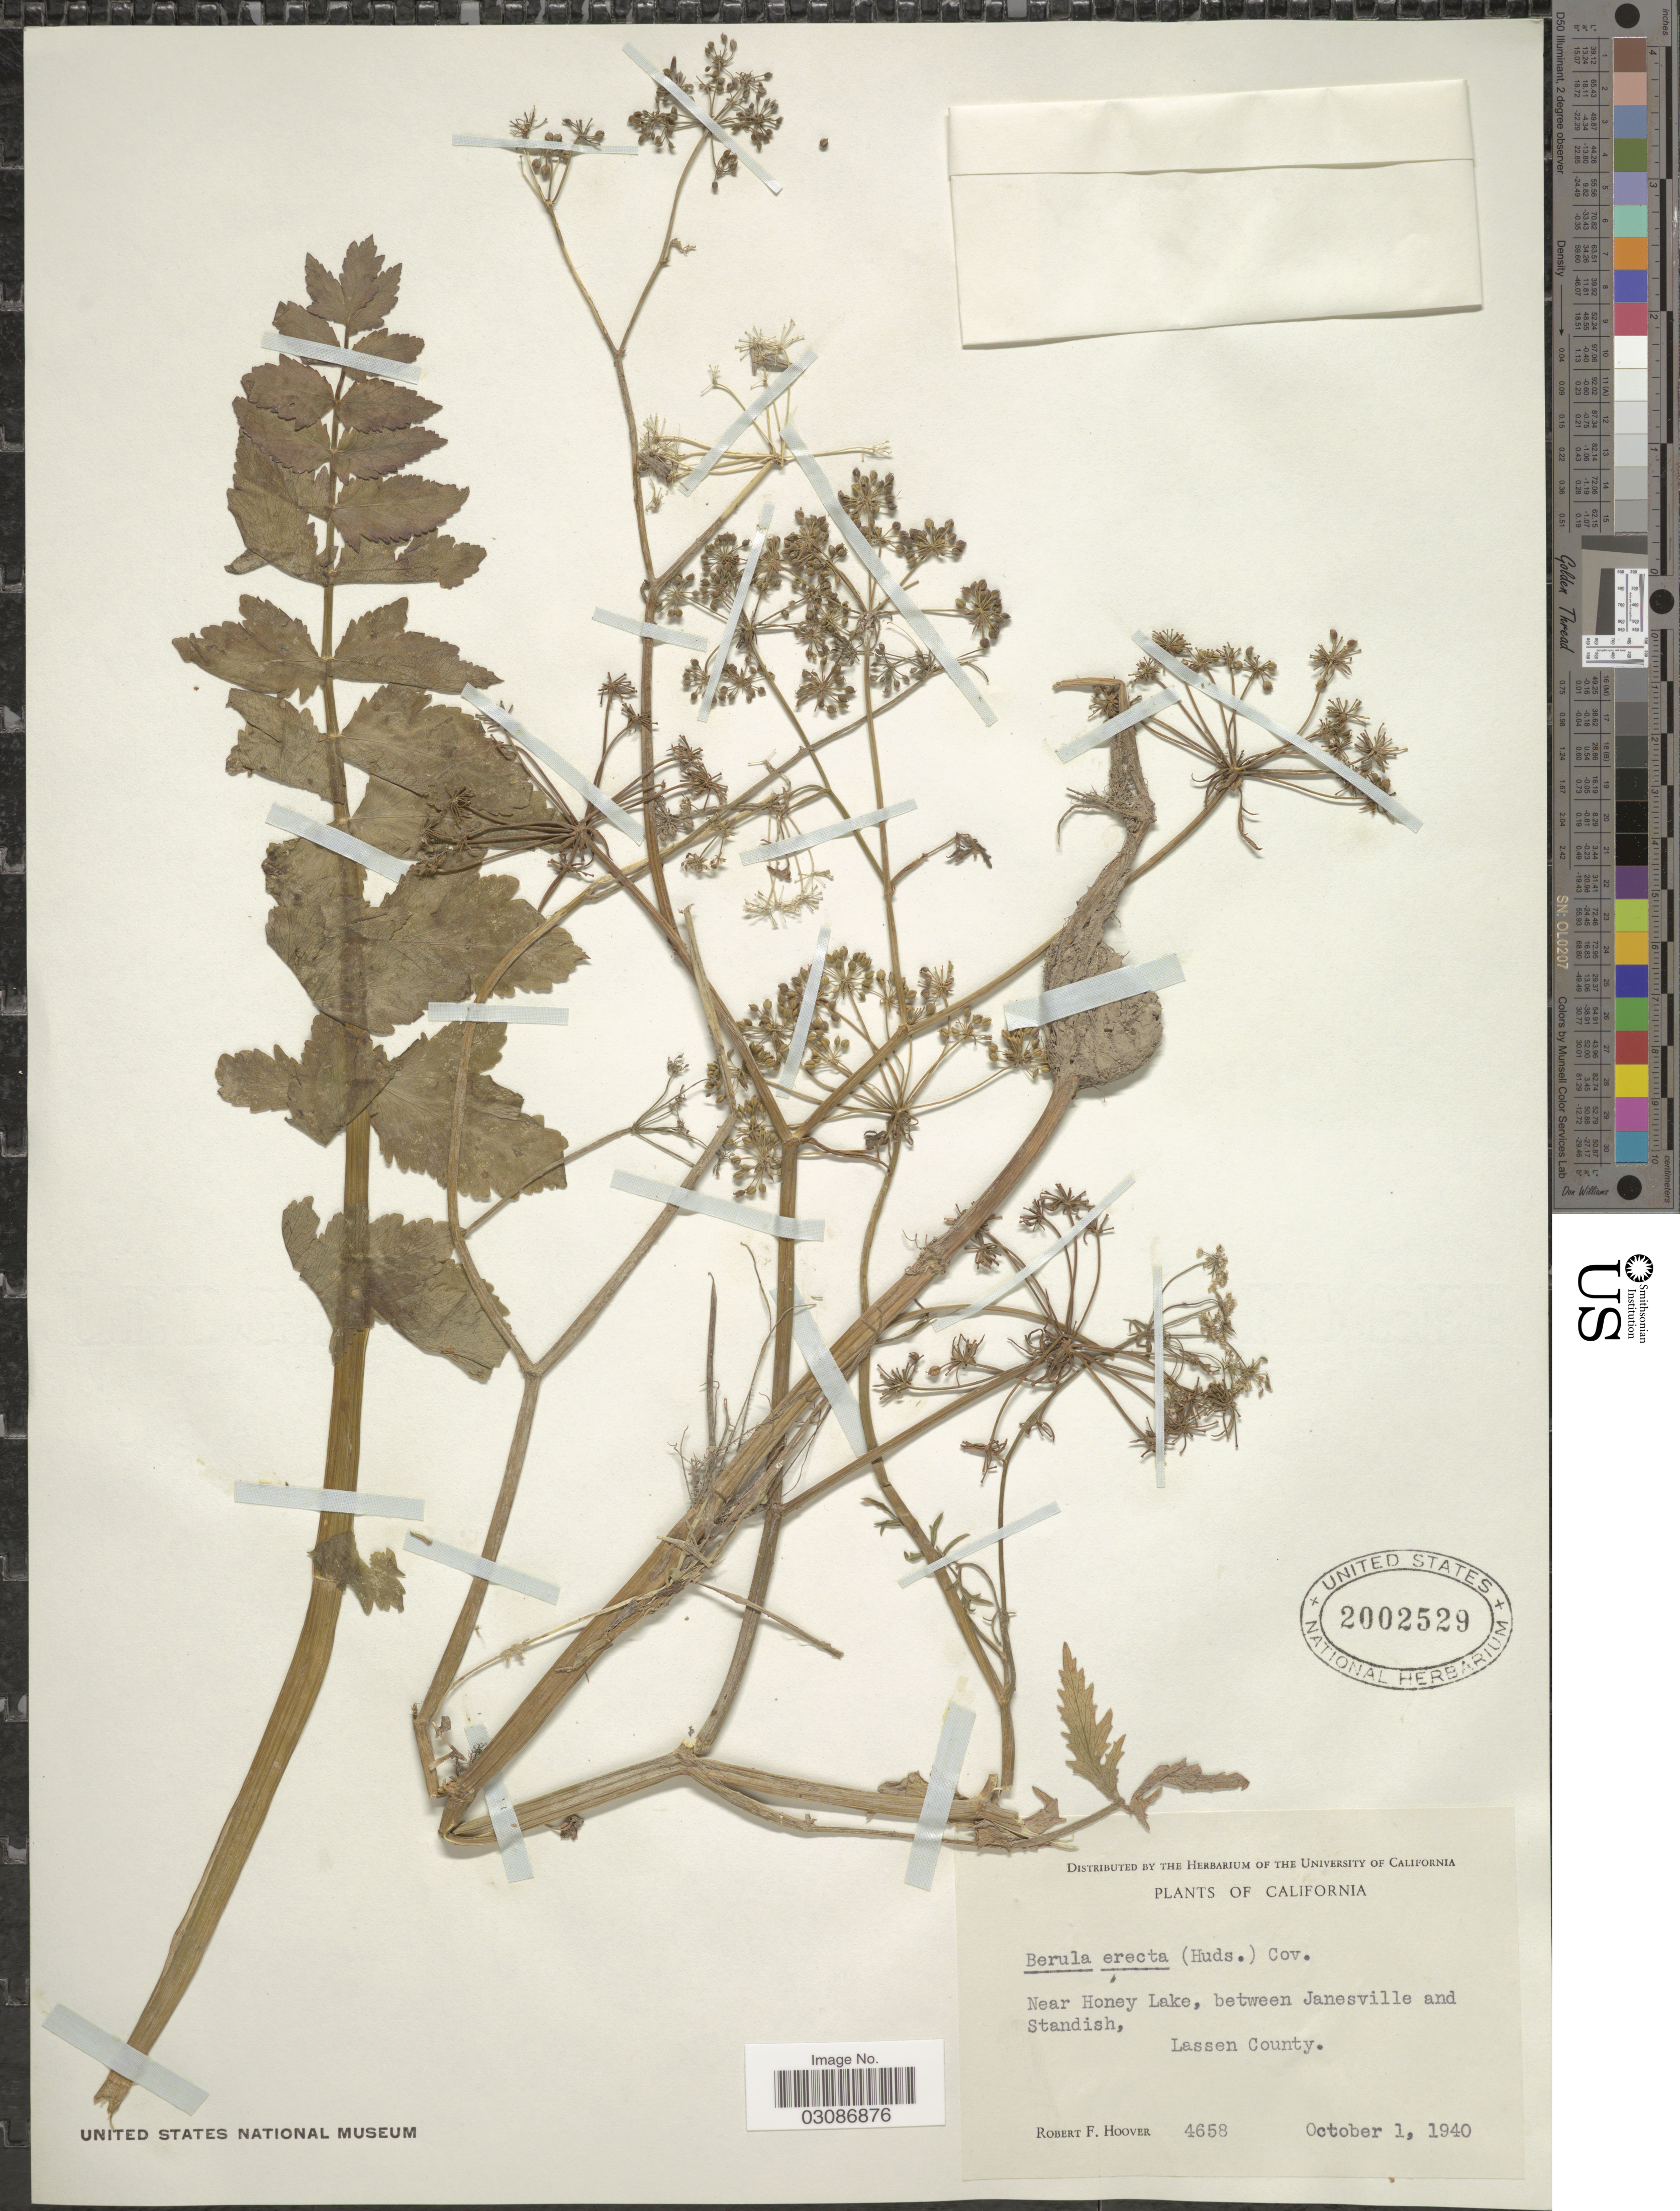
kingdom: Plantae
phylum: Tracheophyta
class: Magnoliopsida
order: Apiales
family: Apiaceae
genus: Berula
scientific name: Berula erecta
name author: (Huds.) Coville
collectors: R. F. Hoover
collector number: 4658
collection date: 1940-10-01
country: United States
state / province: California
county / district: Lassen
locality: Near Honey Lake, between Jamesville and Standish, Lassen County.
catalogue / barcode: US 2002529